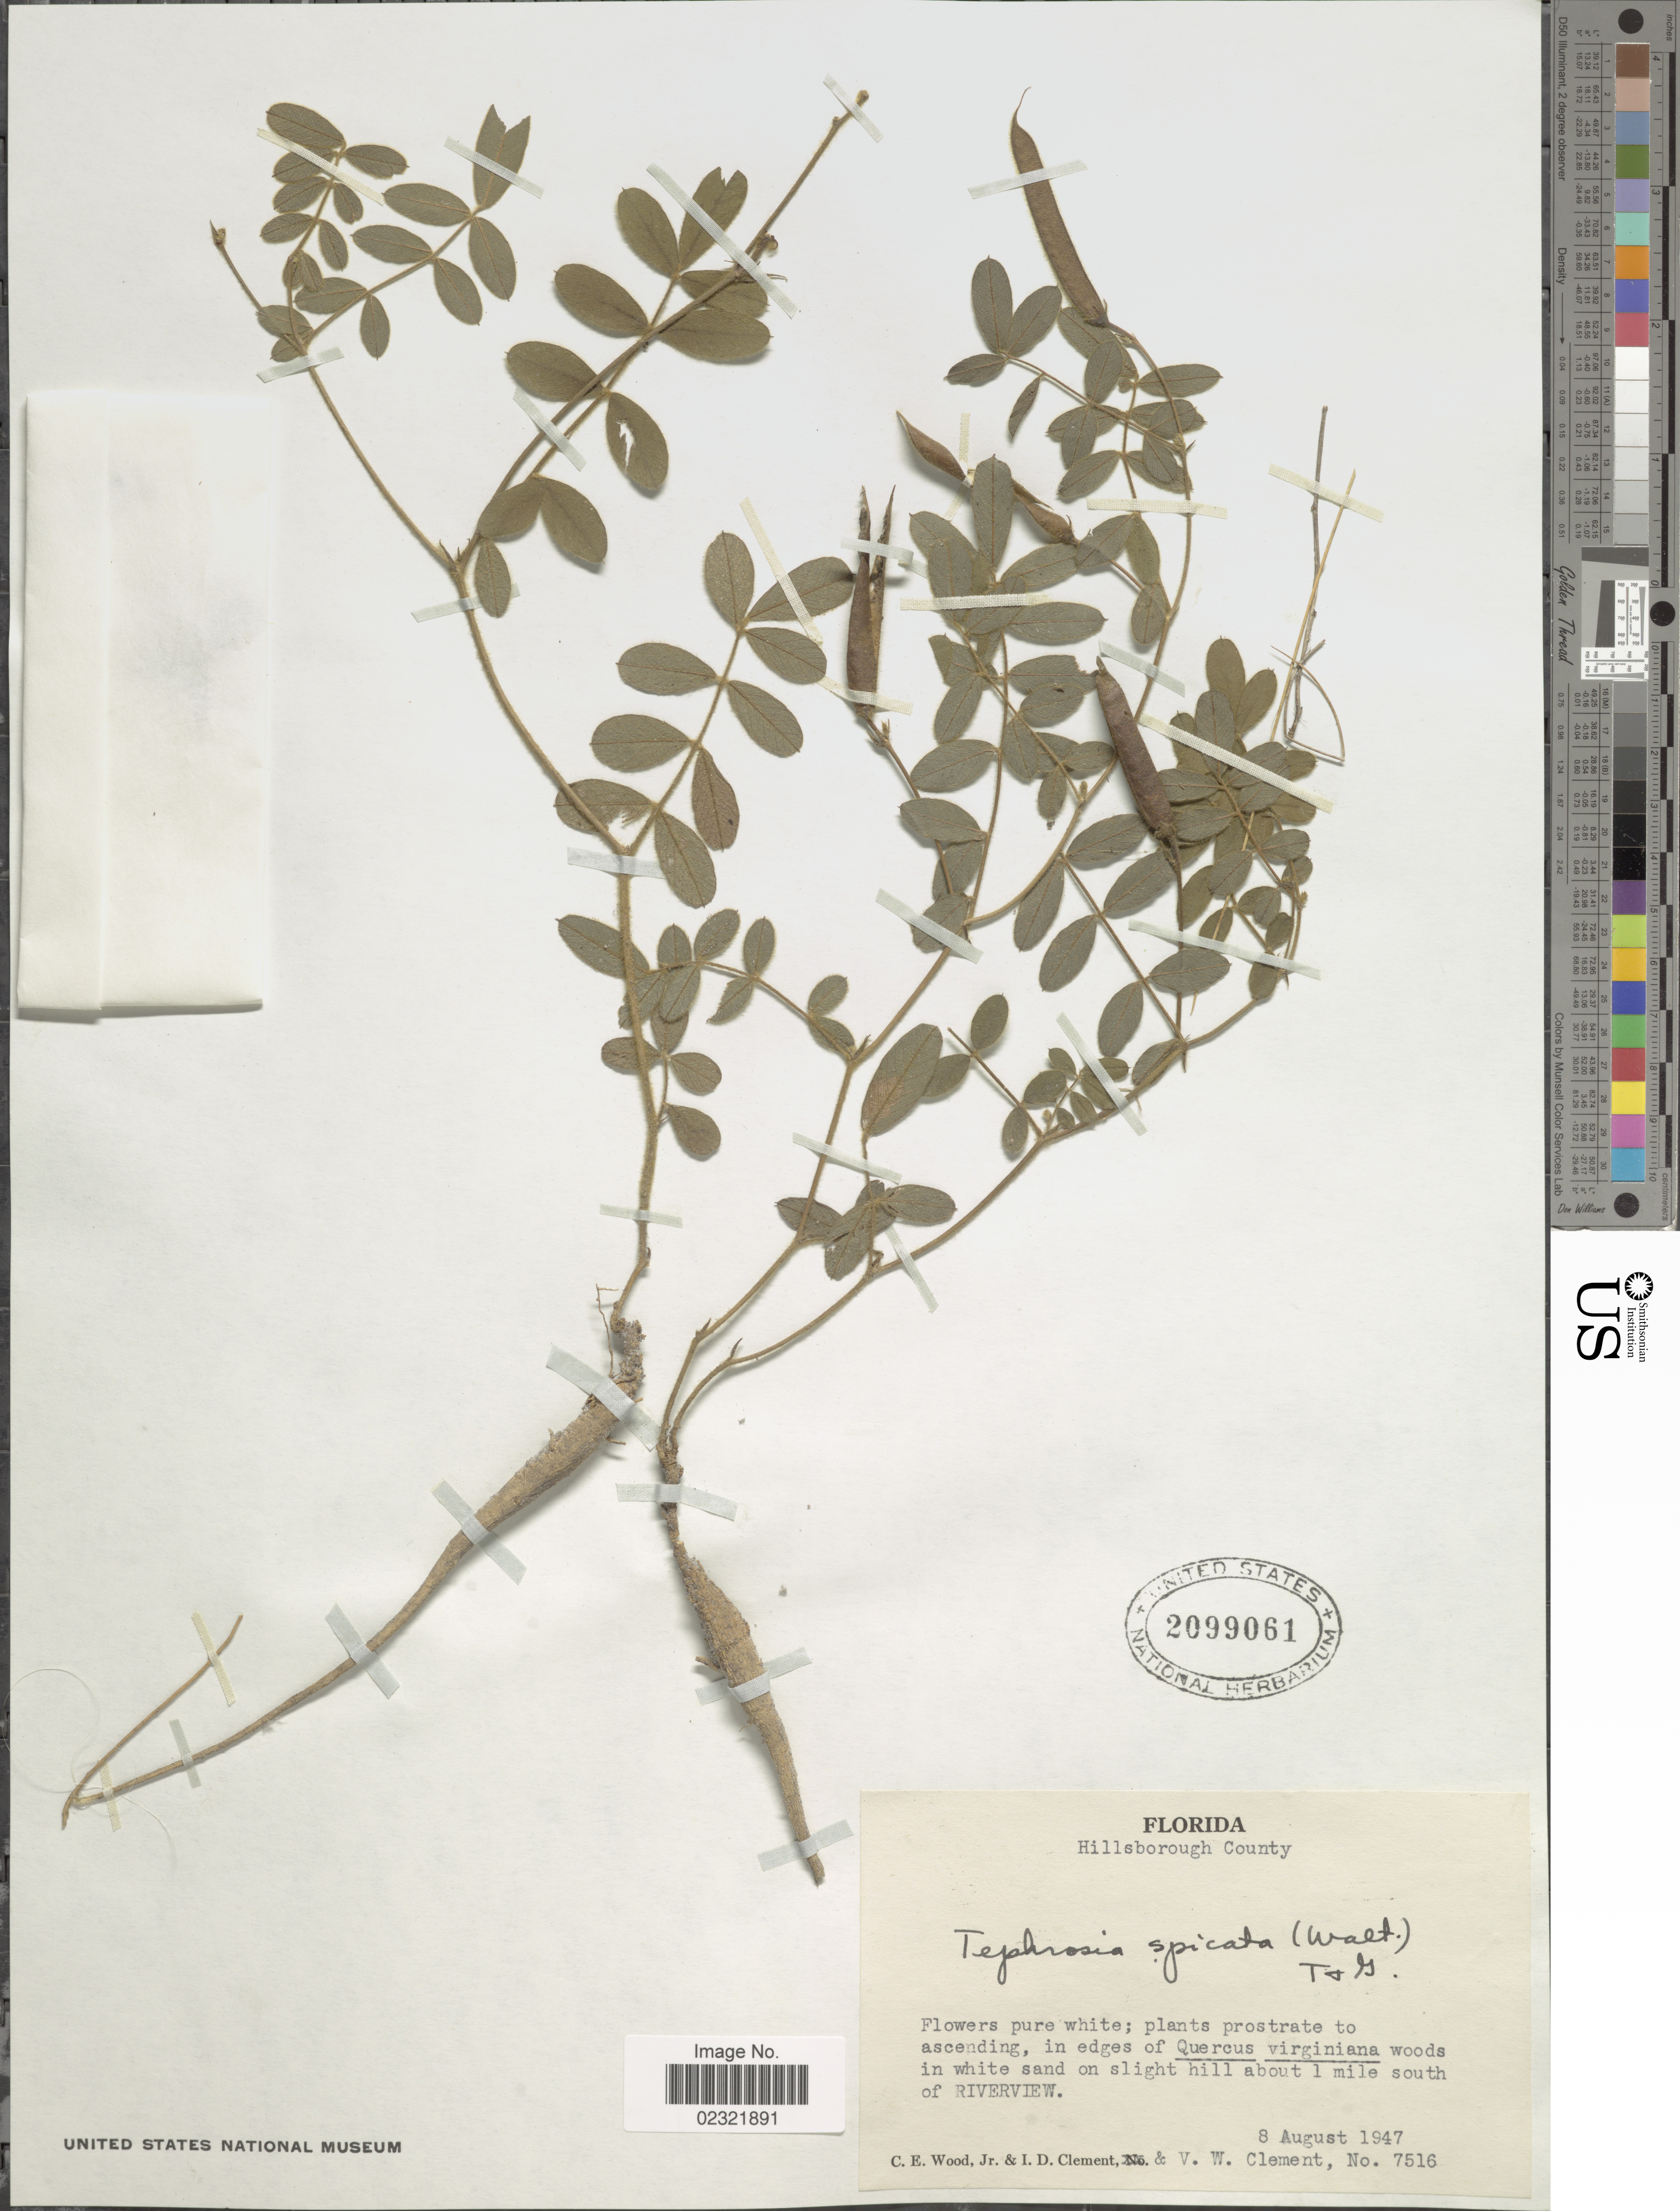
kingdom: Plantae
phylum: Tracheophyta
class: Magnoliopsida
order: Fabales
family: Fabaceae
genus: Tephrosia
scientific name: Tephrosia spicata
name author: (Walter) Torr. & A. Gray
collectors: C. Wood, I. Clement & V. Clement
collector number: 7516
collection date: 1947-08-08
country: United States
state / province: Florida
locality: Hillsborough County, in edges of woods in white sand on slight hill about 1 mile south of Riverview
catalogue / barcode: US 2099061